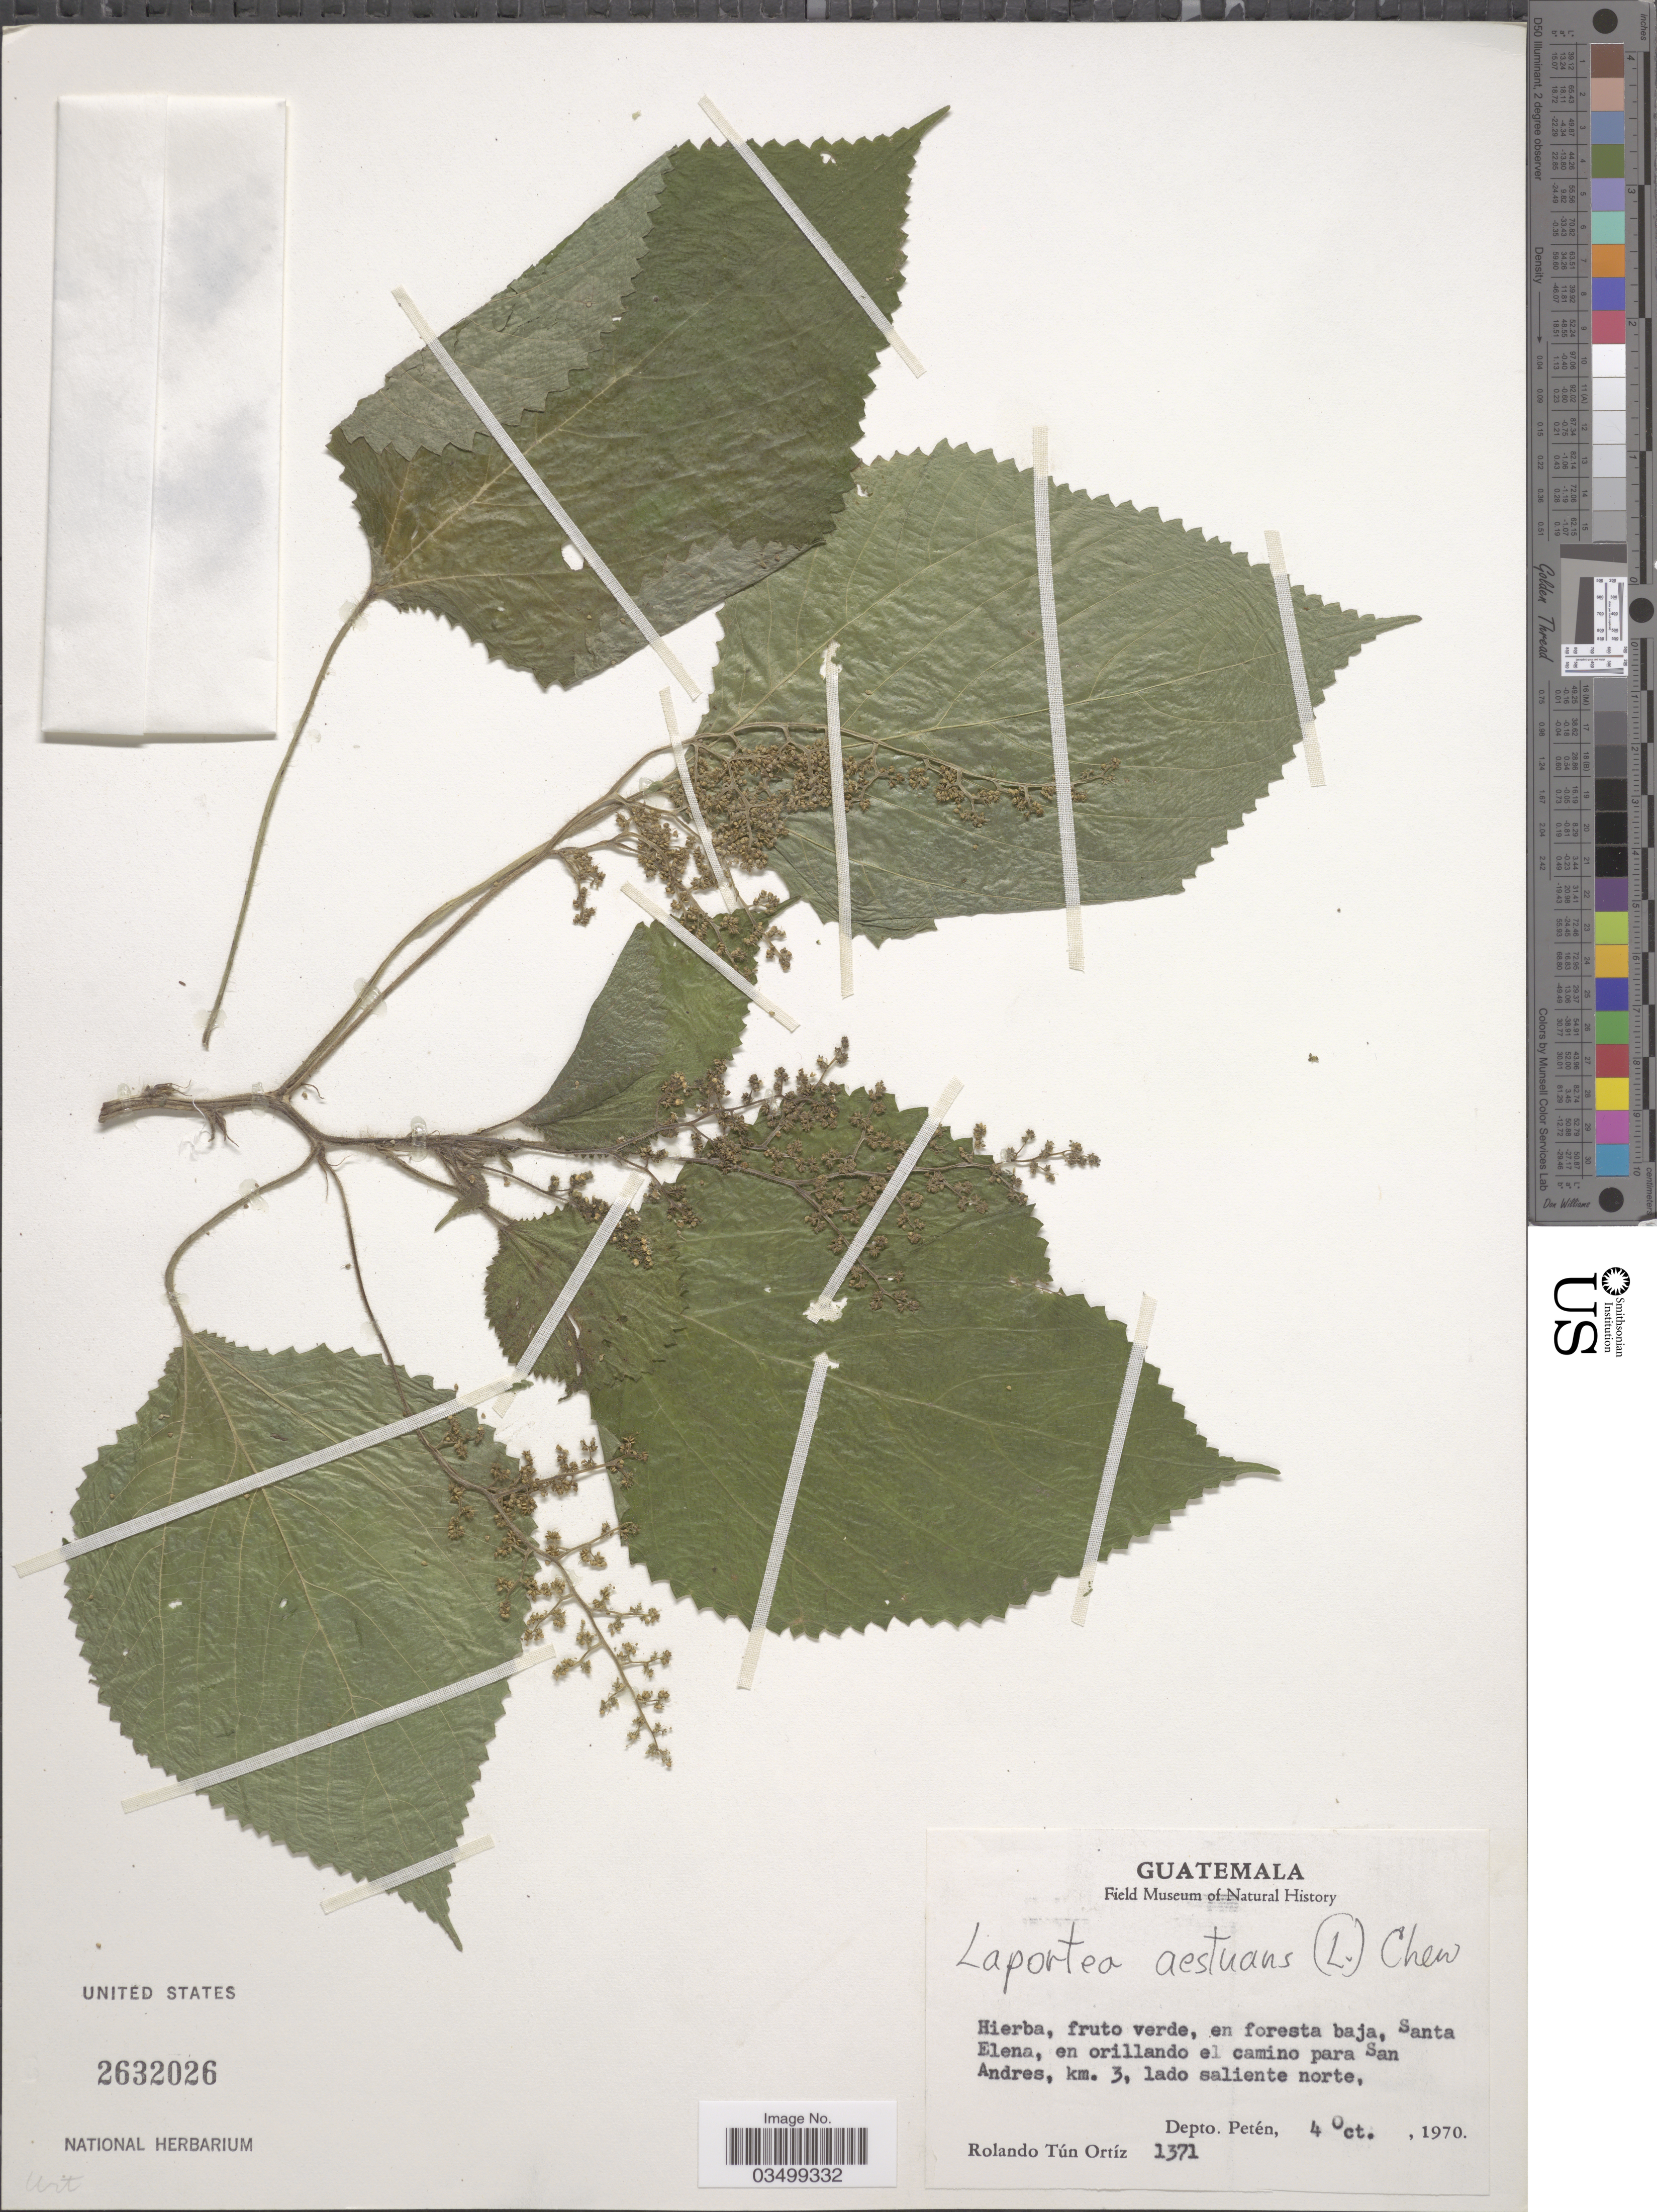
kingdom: Plantae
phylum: Tracheophyta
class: Magnoliopsida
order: Rosales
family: Urticaceae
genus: Laportea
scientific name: Laportea aestuans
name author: (L.) Chew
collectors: R. Tún Ortíz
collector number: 1371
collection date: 1970-10-04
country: Guatemala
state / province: El Peten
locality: En foresta baja, Santa Elena, en orillando el camino para San Andres, km. 3, lado saliente norte, Depto. Petén.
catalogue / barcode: US 2632026